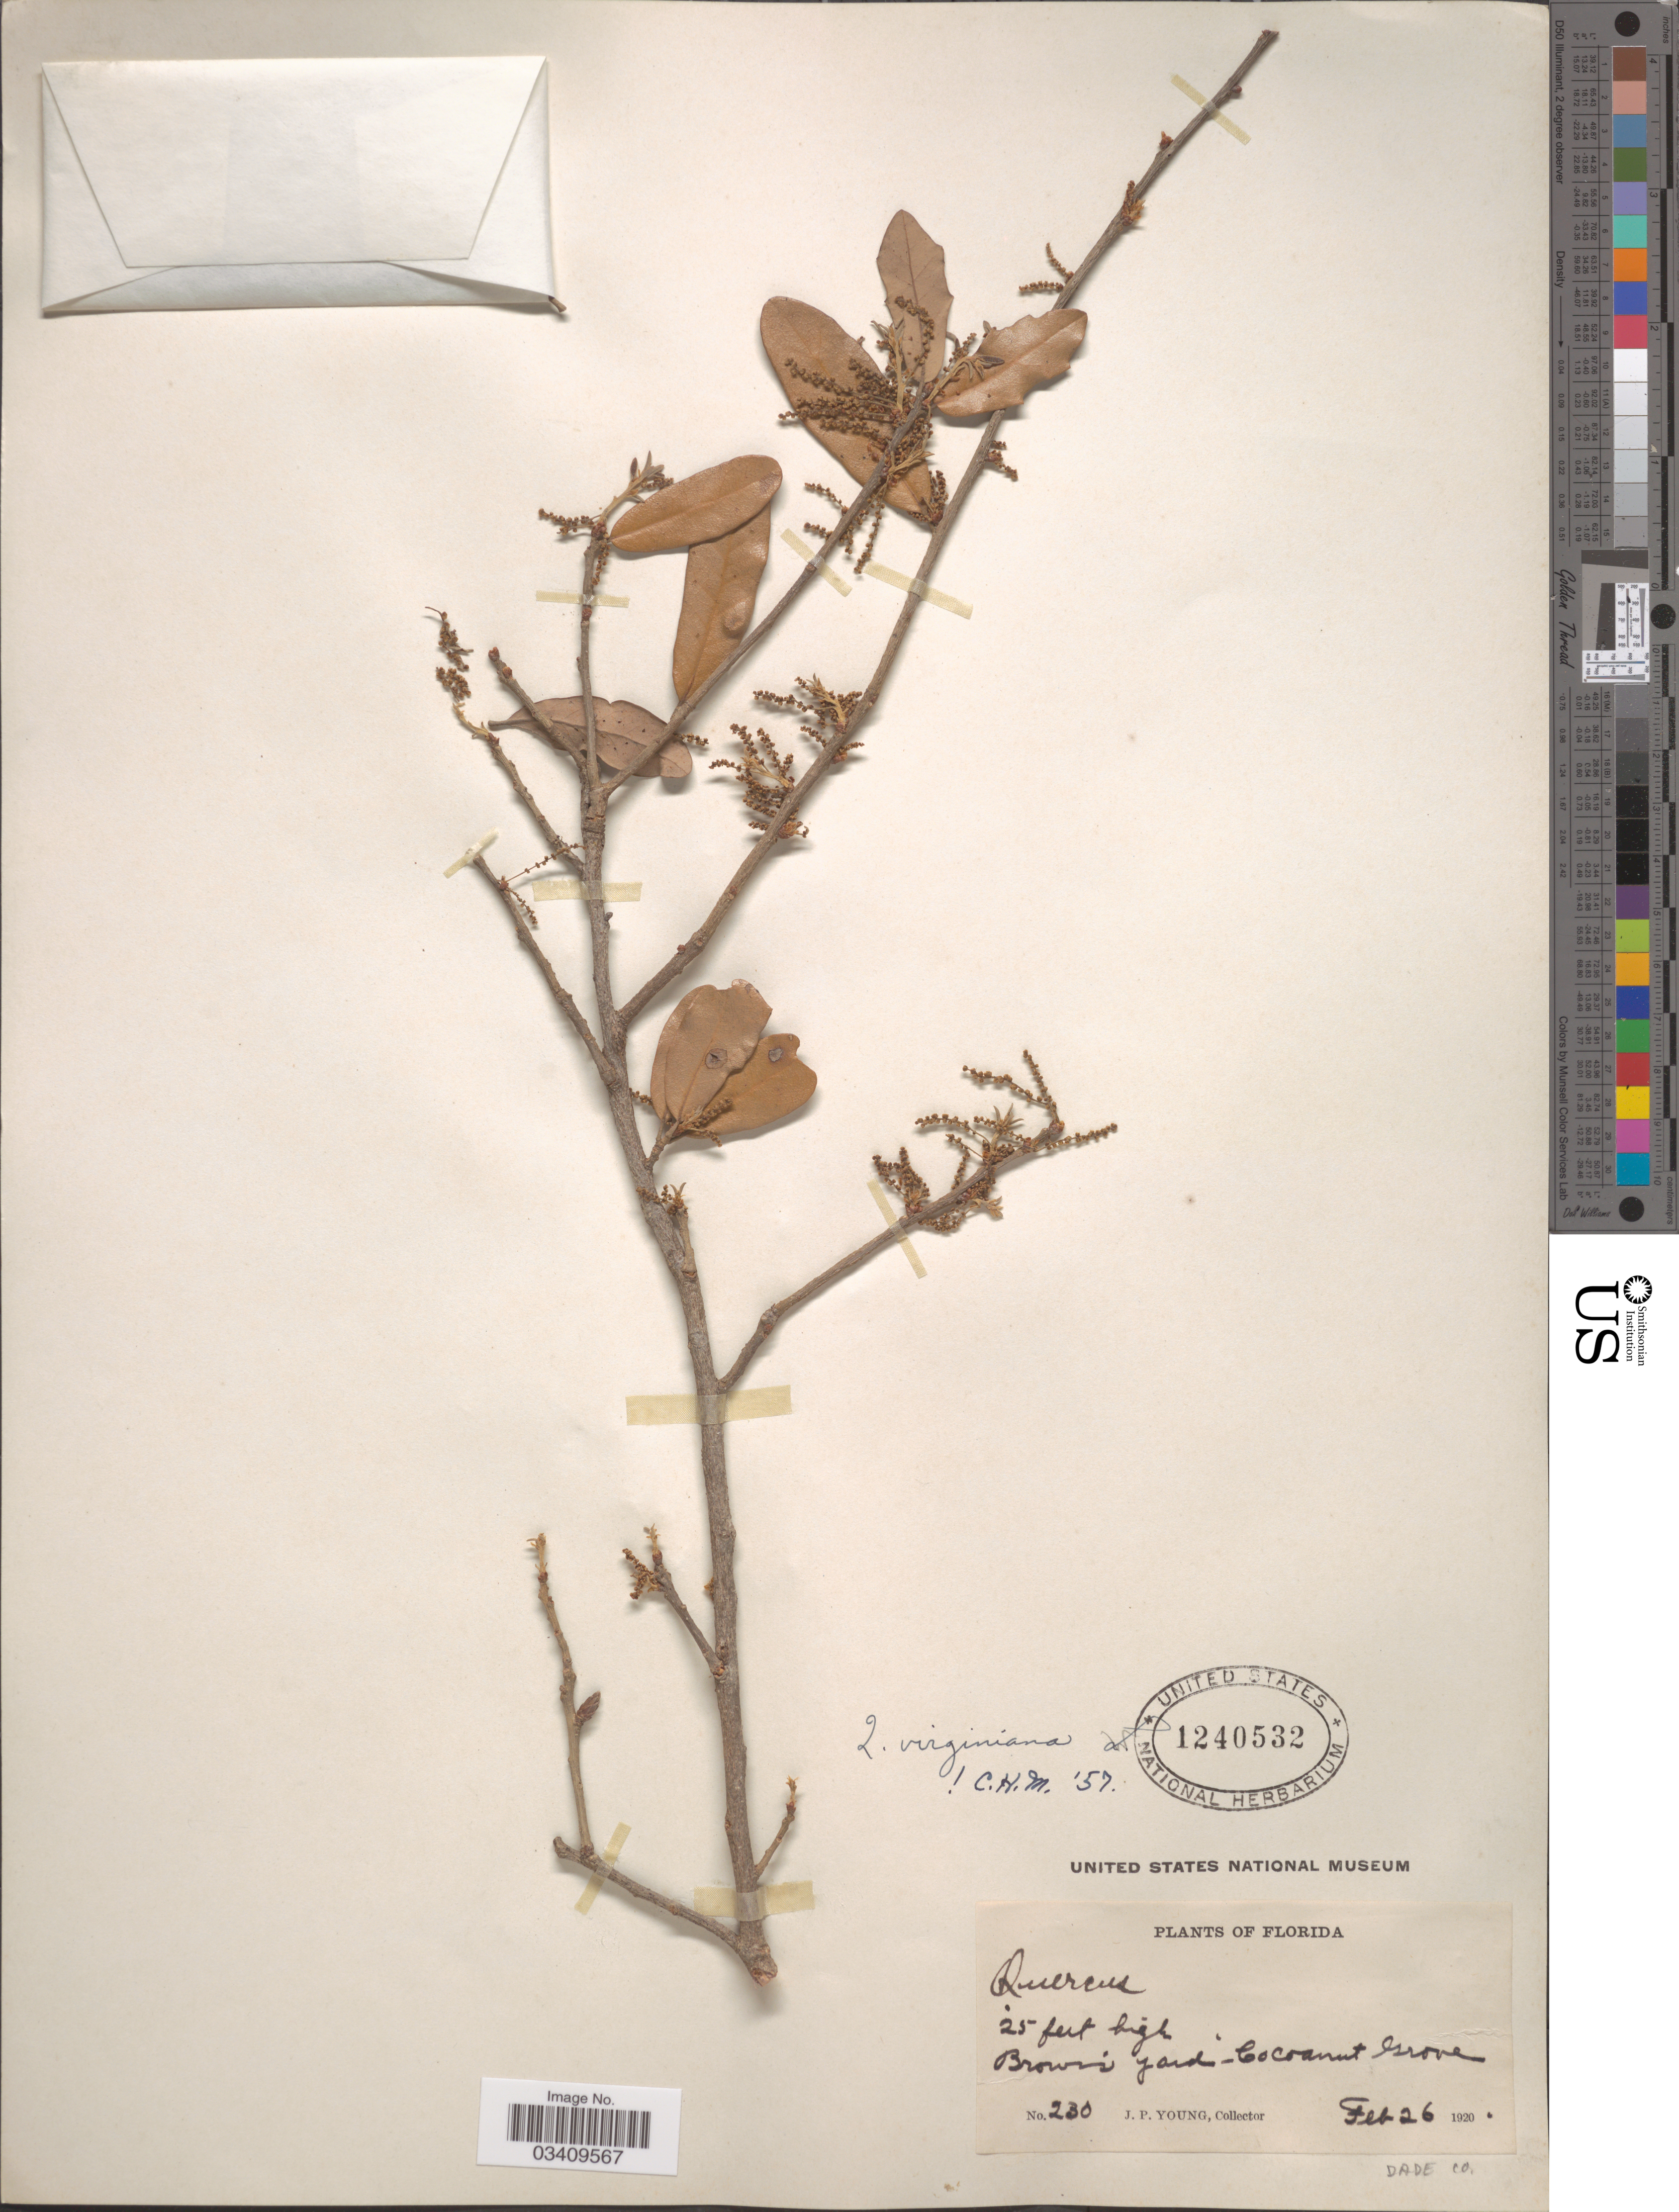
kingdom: Plantae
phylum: Tracheophyta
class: Magnoliopsida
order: Fagales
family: Fagaceae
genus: Quercus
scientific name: Quercus virginiana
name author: Mill.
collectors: J. P. Young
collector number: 230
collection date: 1920-02-26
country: United States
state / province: Florida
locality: Brown's Yard-Cocoanut Grove. Dade Co.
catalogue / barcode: US 1240532